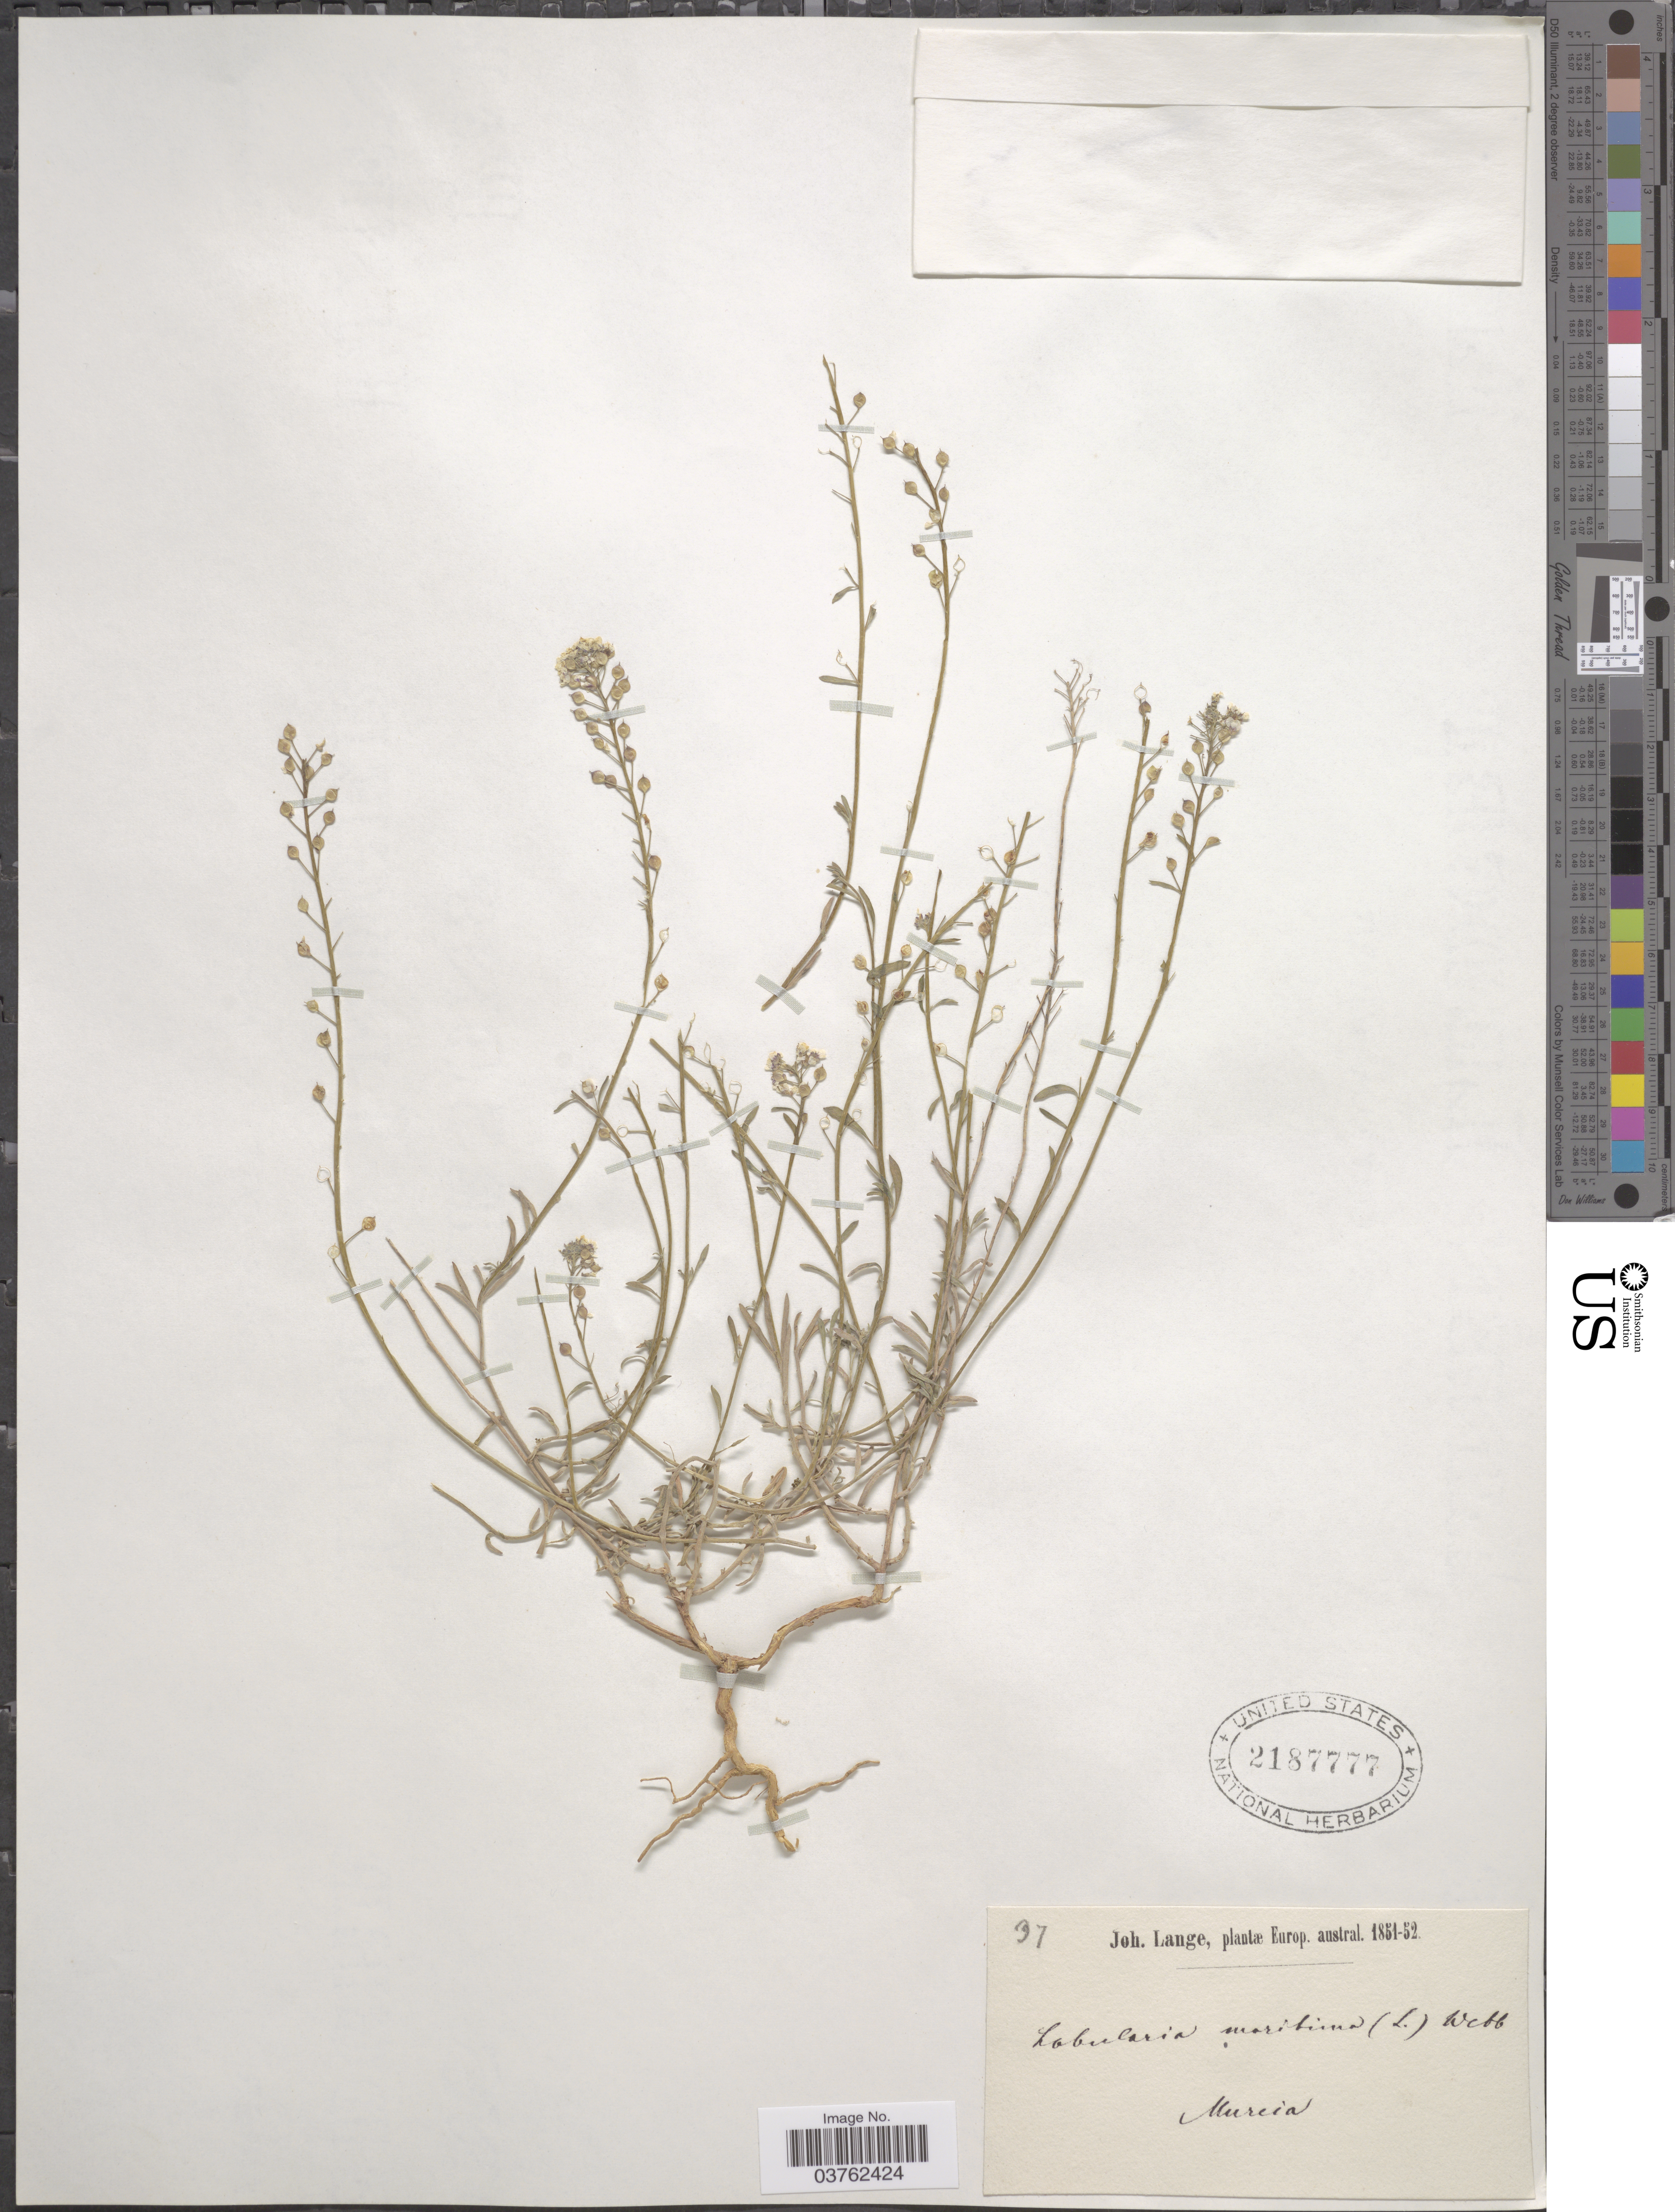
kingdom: Plantae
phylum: Tracheophyta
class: Magnoliopsida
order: Brassicales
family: Brassicaceae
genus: Lobularia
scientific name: Lobularia maritima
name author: (L.) Desv.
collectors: J. M. C. Lange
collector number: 37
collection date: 1851/1852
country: Spain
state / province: Murcia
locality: Europ. austral.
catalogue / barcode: US 2187777